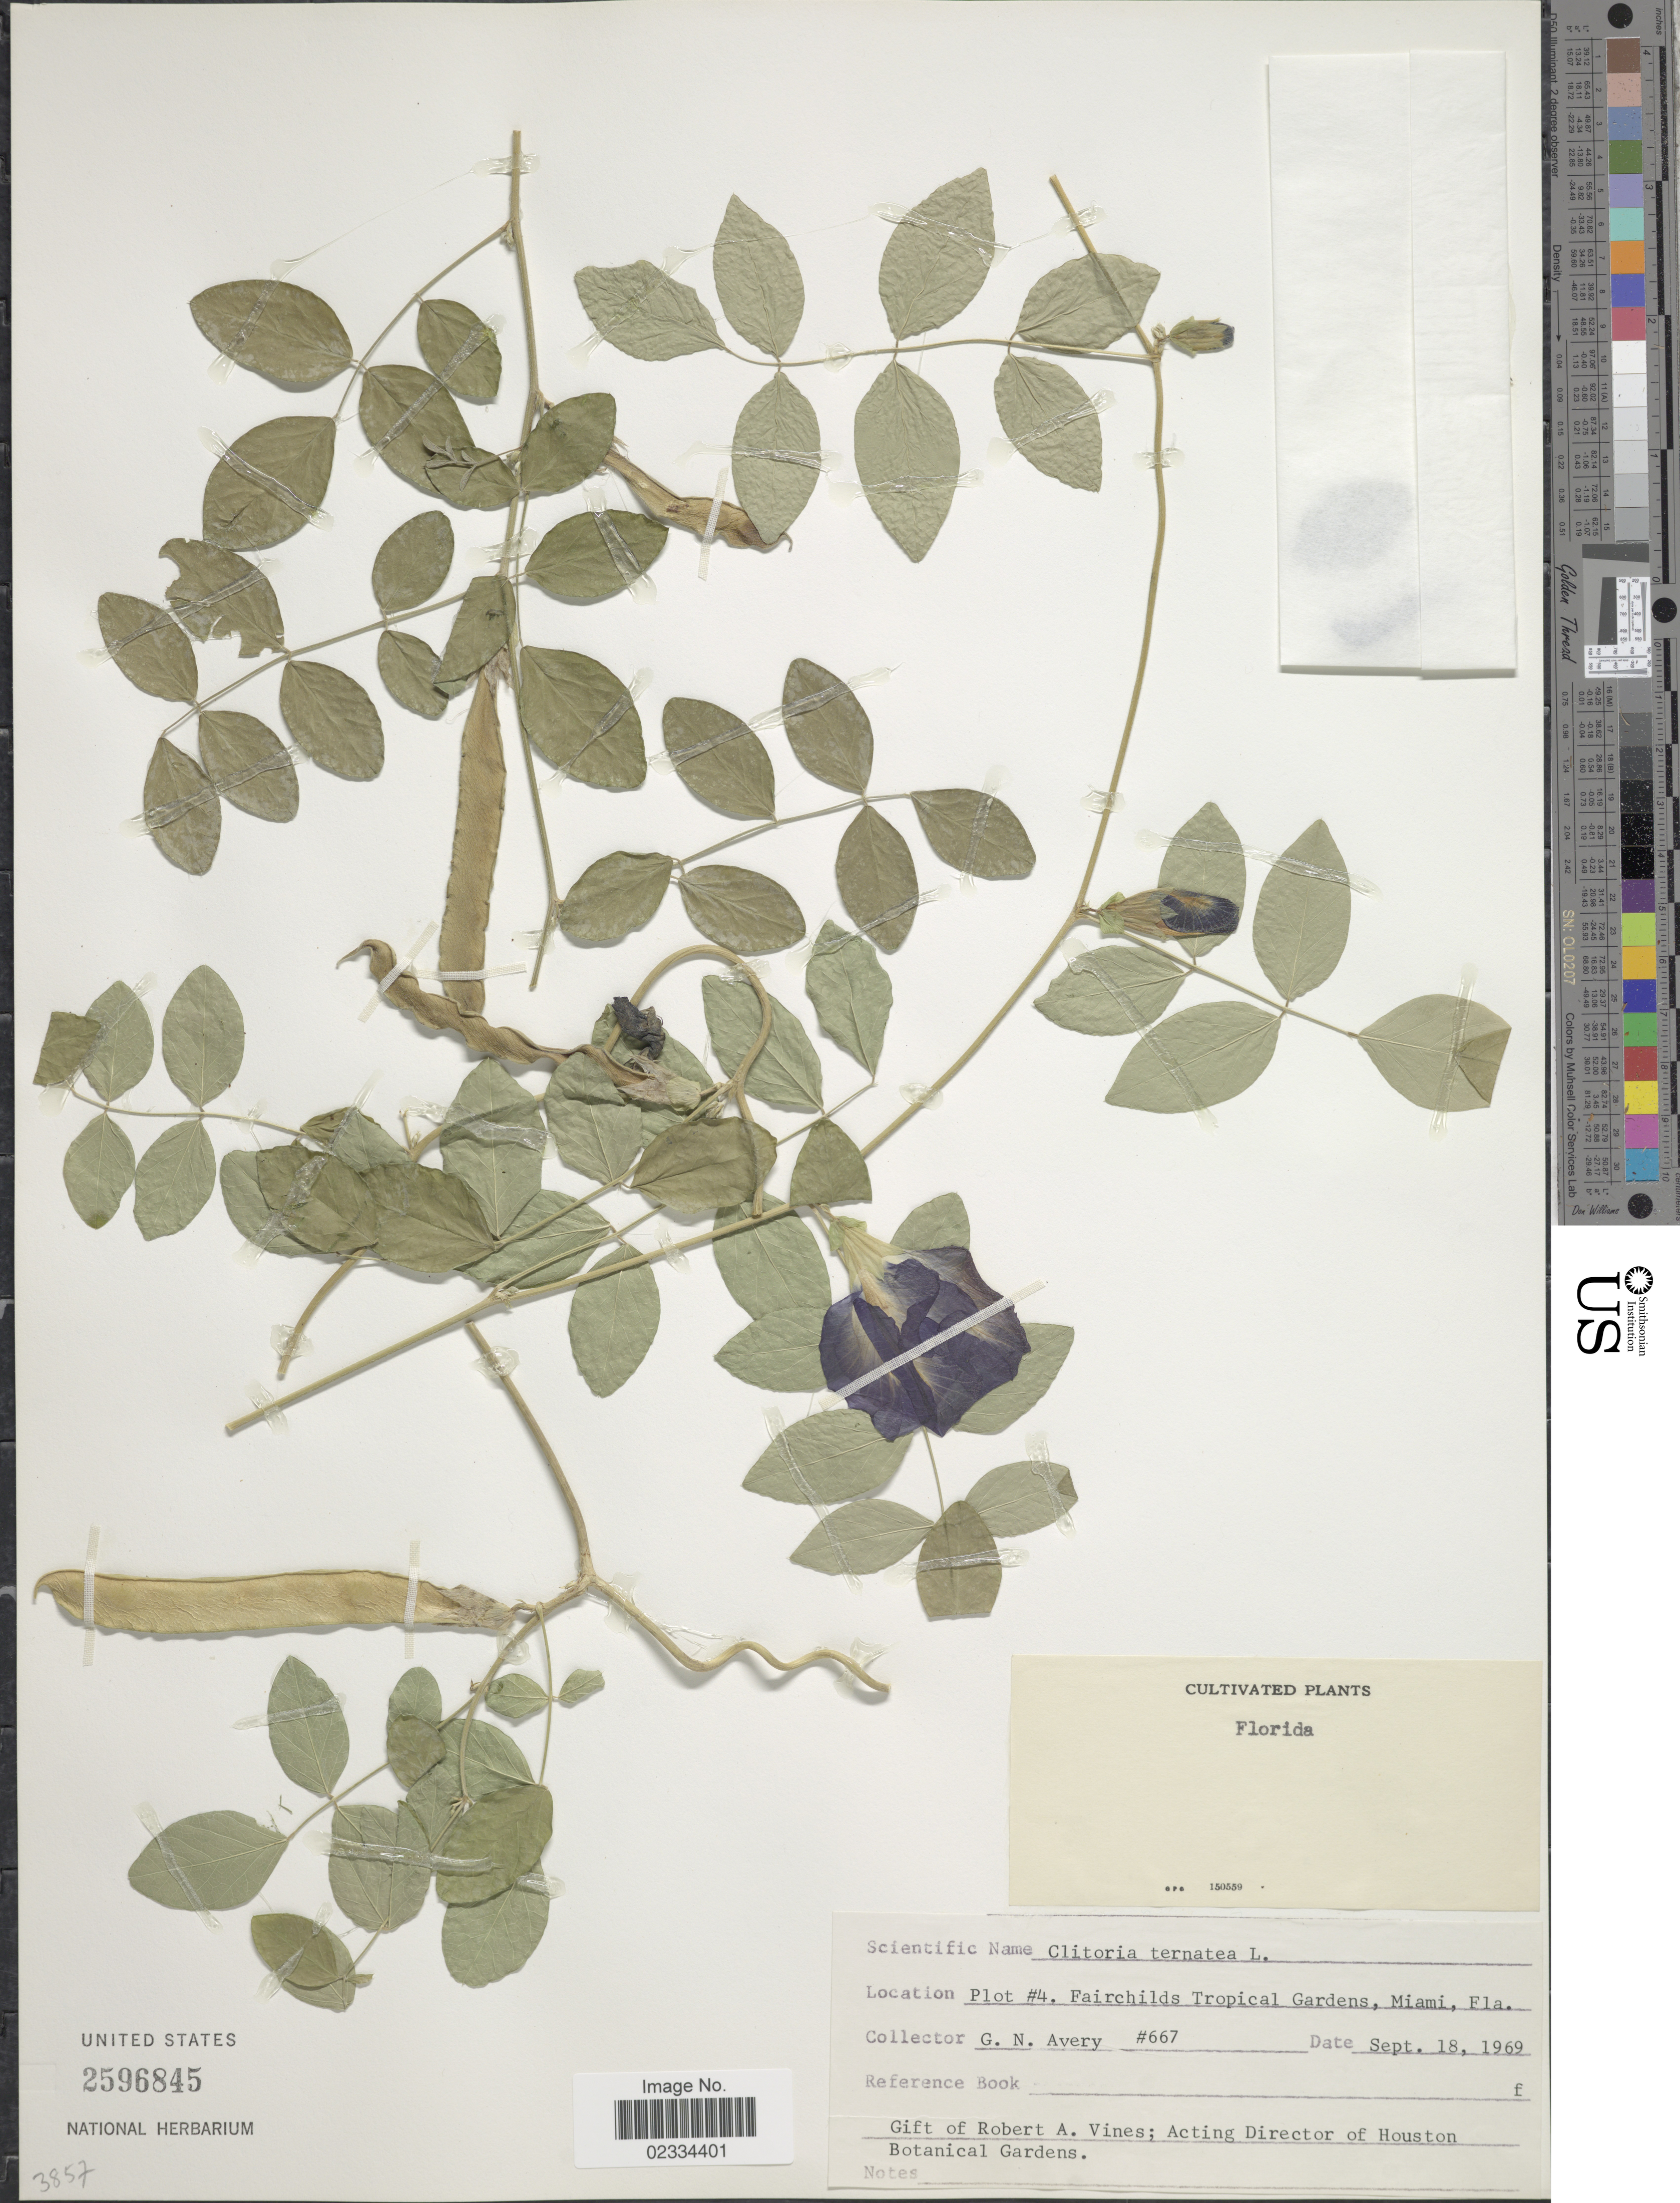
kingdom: Plantae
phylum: Tracheophyta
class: Magnoliopsida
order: Fabales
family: Fabaceae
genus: Clitoria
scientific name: Clitoria ternatea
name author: L.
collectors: G. N. Avery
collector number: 667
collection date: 1969-09-18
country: United States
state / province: Florida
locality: Plot #4. Fairchilds Tropical Gardens, Miami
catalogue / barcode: US 2596845